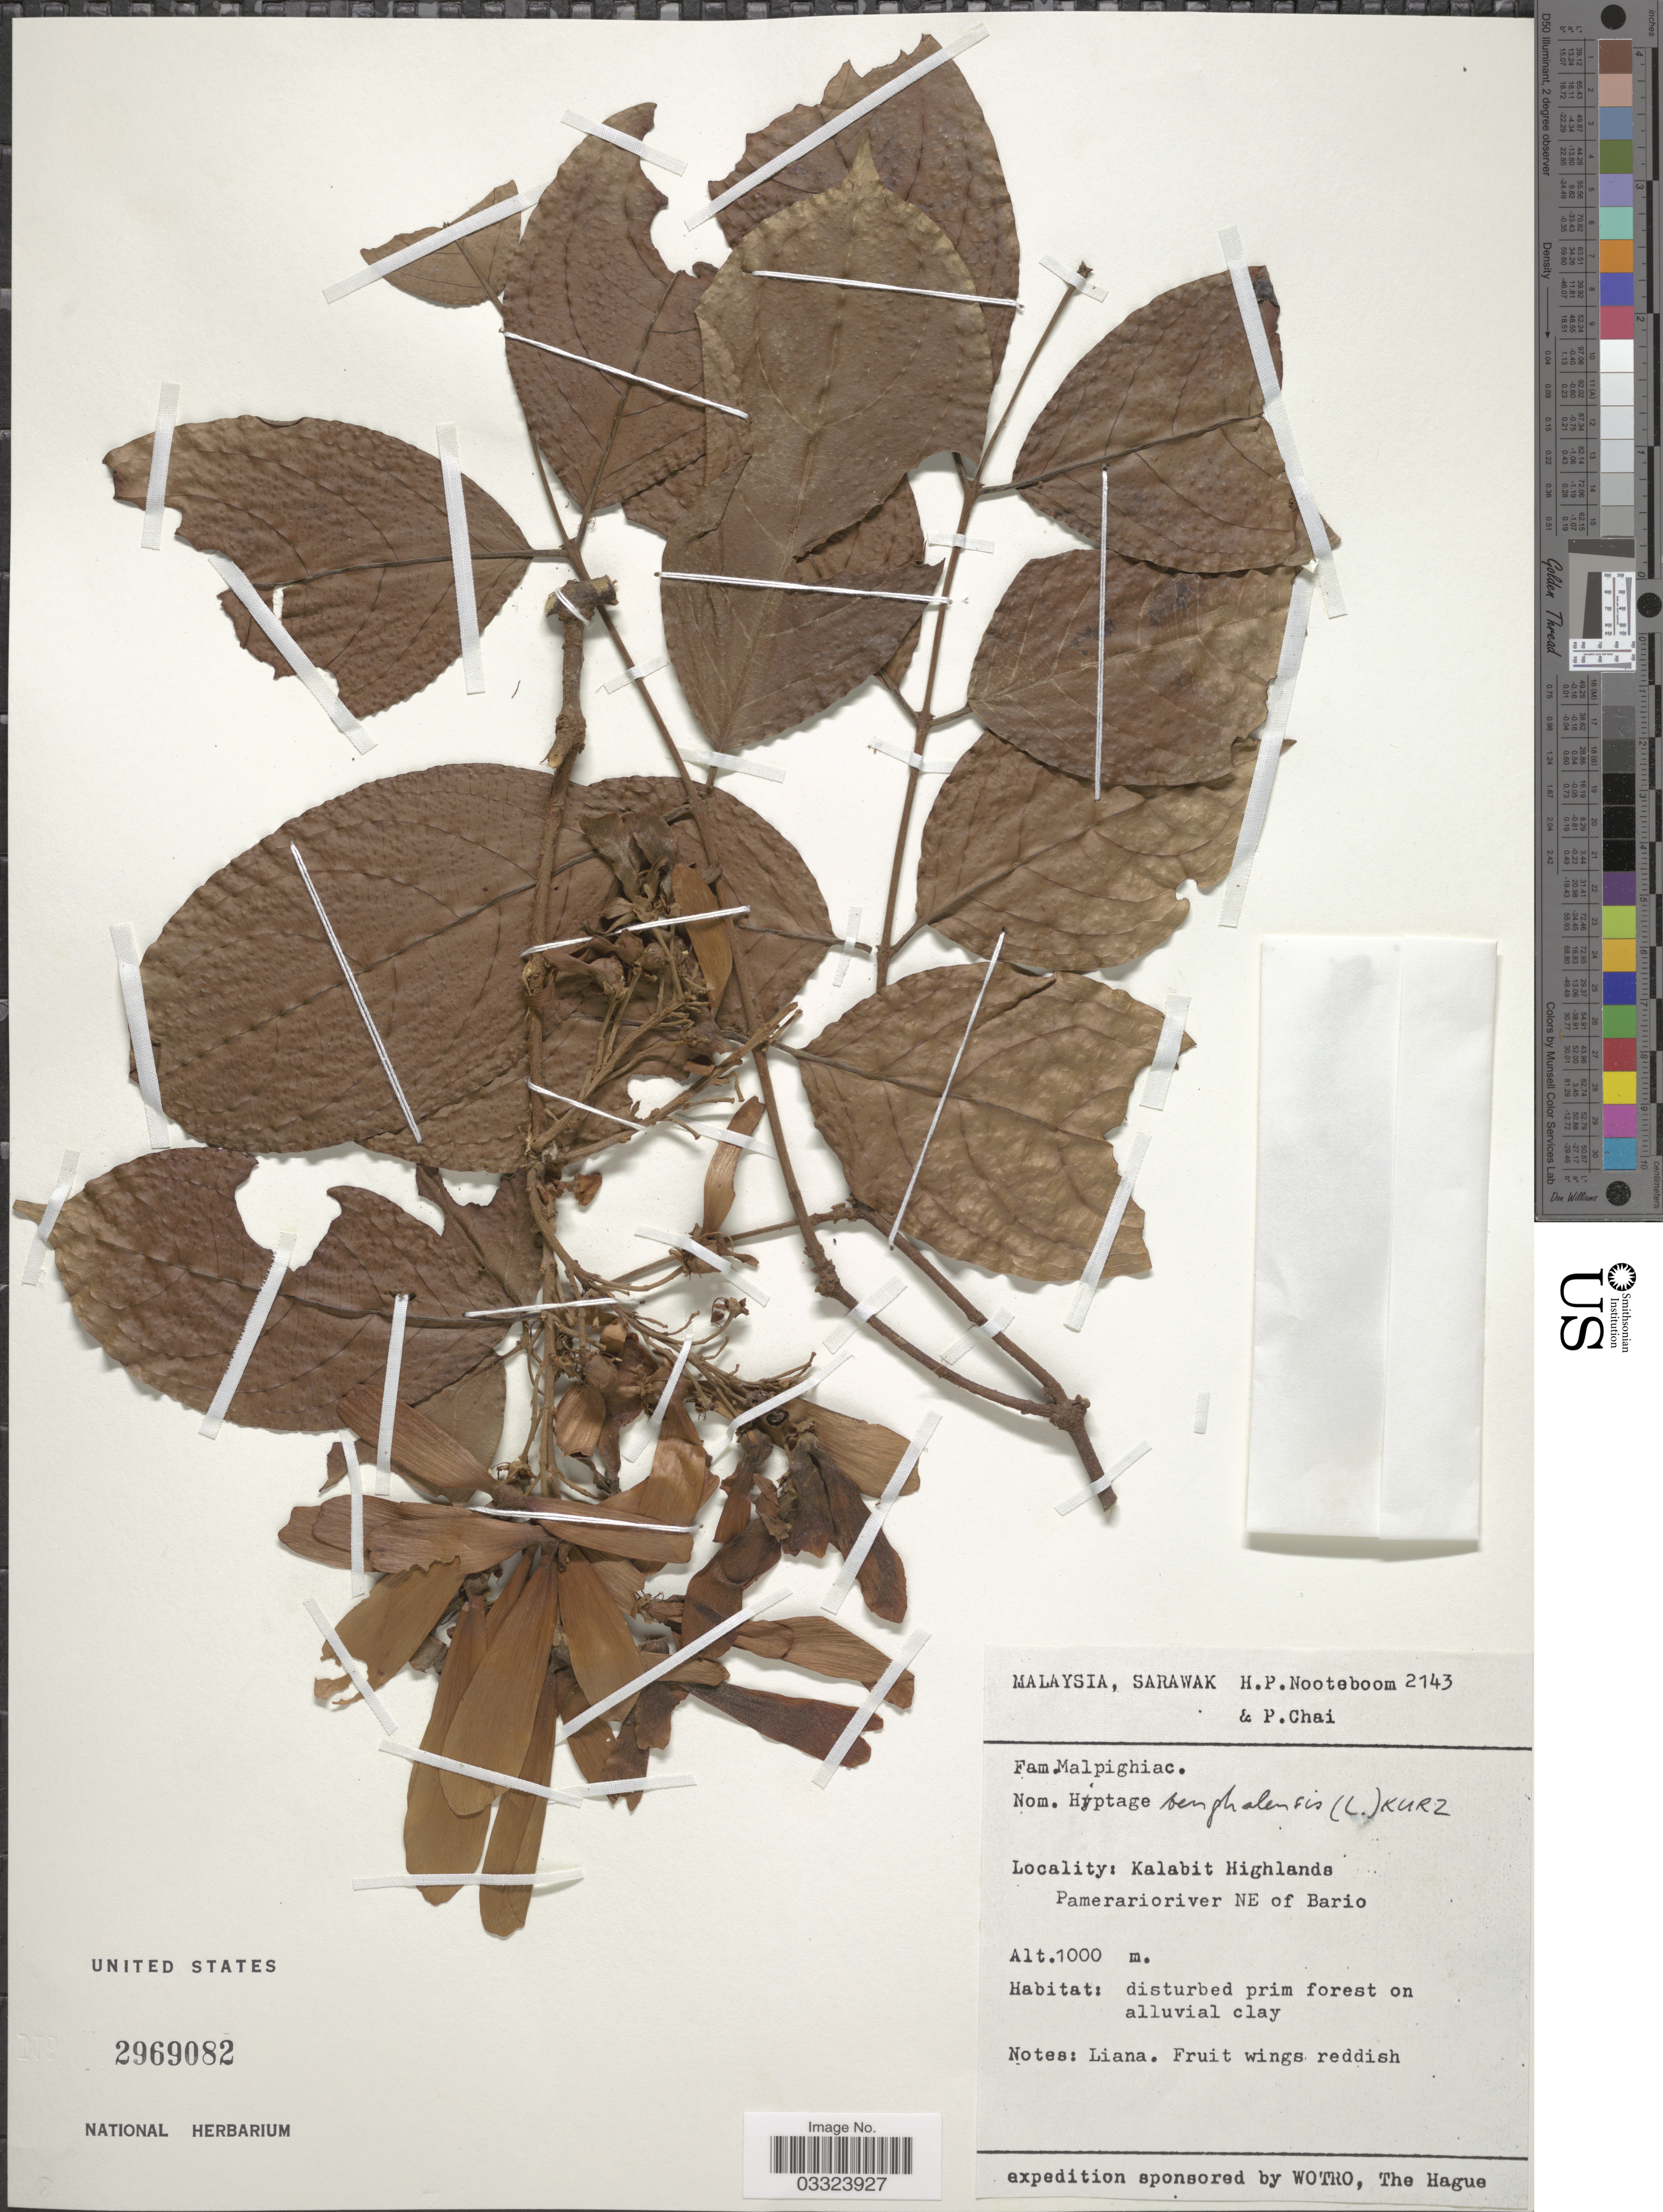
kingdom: Plantae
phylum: Tracheophyta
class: Magnoliopsida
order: Malpighiales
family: Malpighiaceae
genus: Hiptage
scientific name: Hiptage benghalensis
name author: (L.) Kurz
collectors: H. P. Nooteboom & P. Chai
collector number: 2143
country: Malaysia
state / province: Sarawak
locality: Kalabit Highlands, Pamerarioriver NE of Bario.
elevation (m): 1000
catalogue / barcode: US 2969082